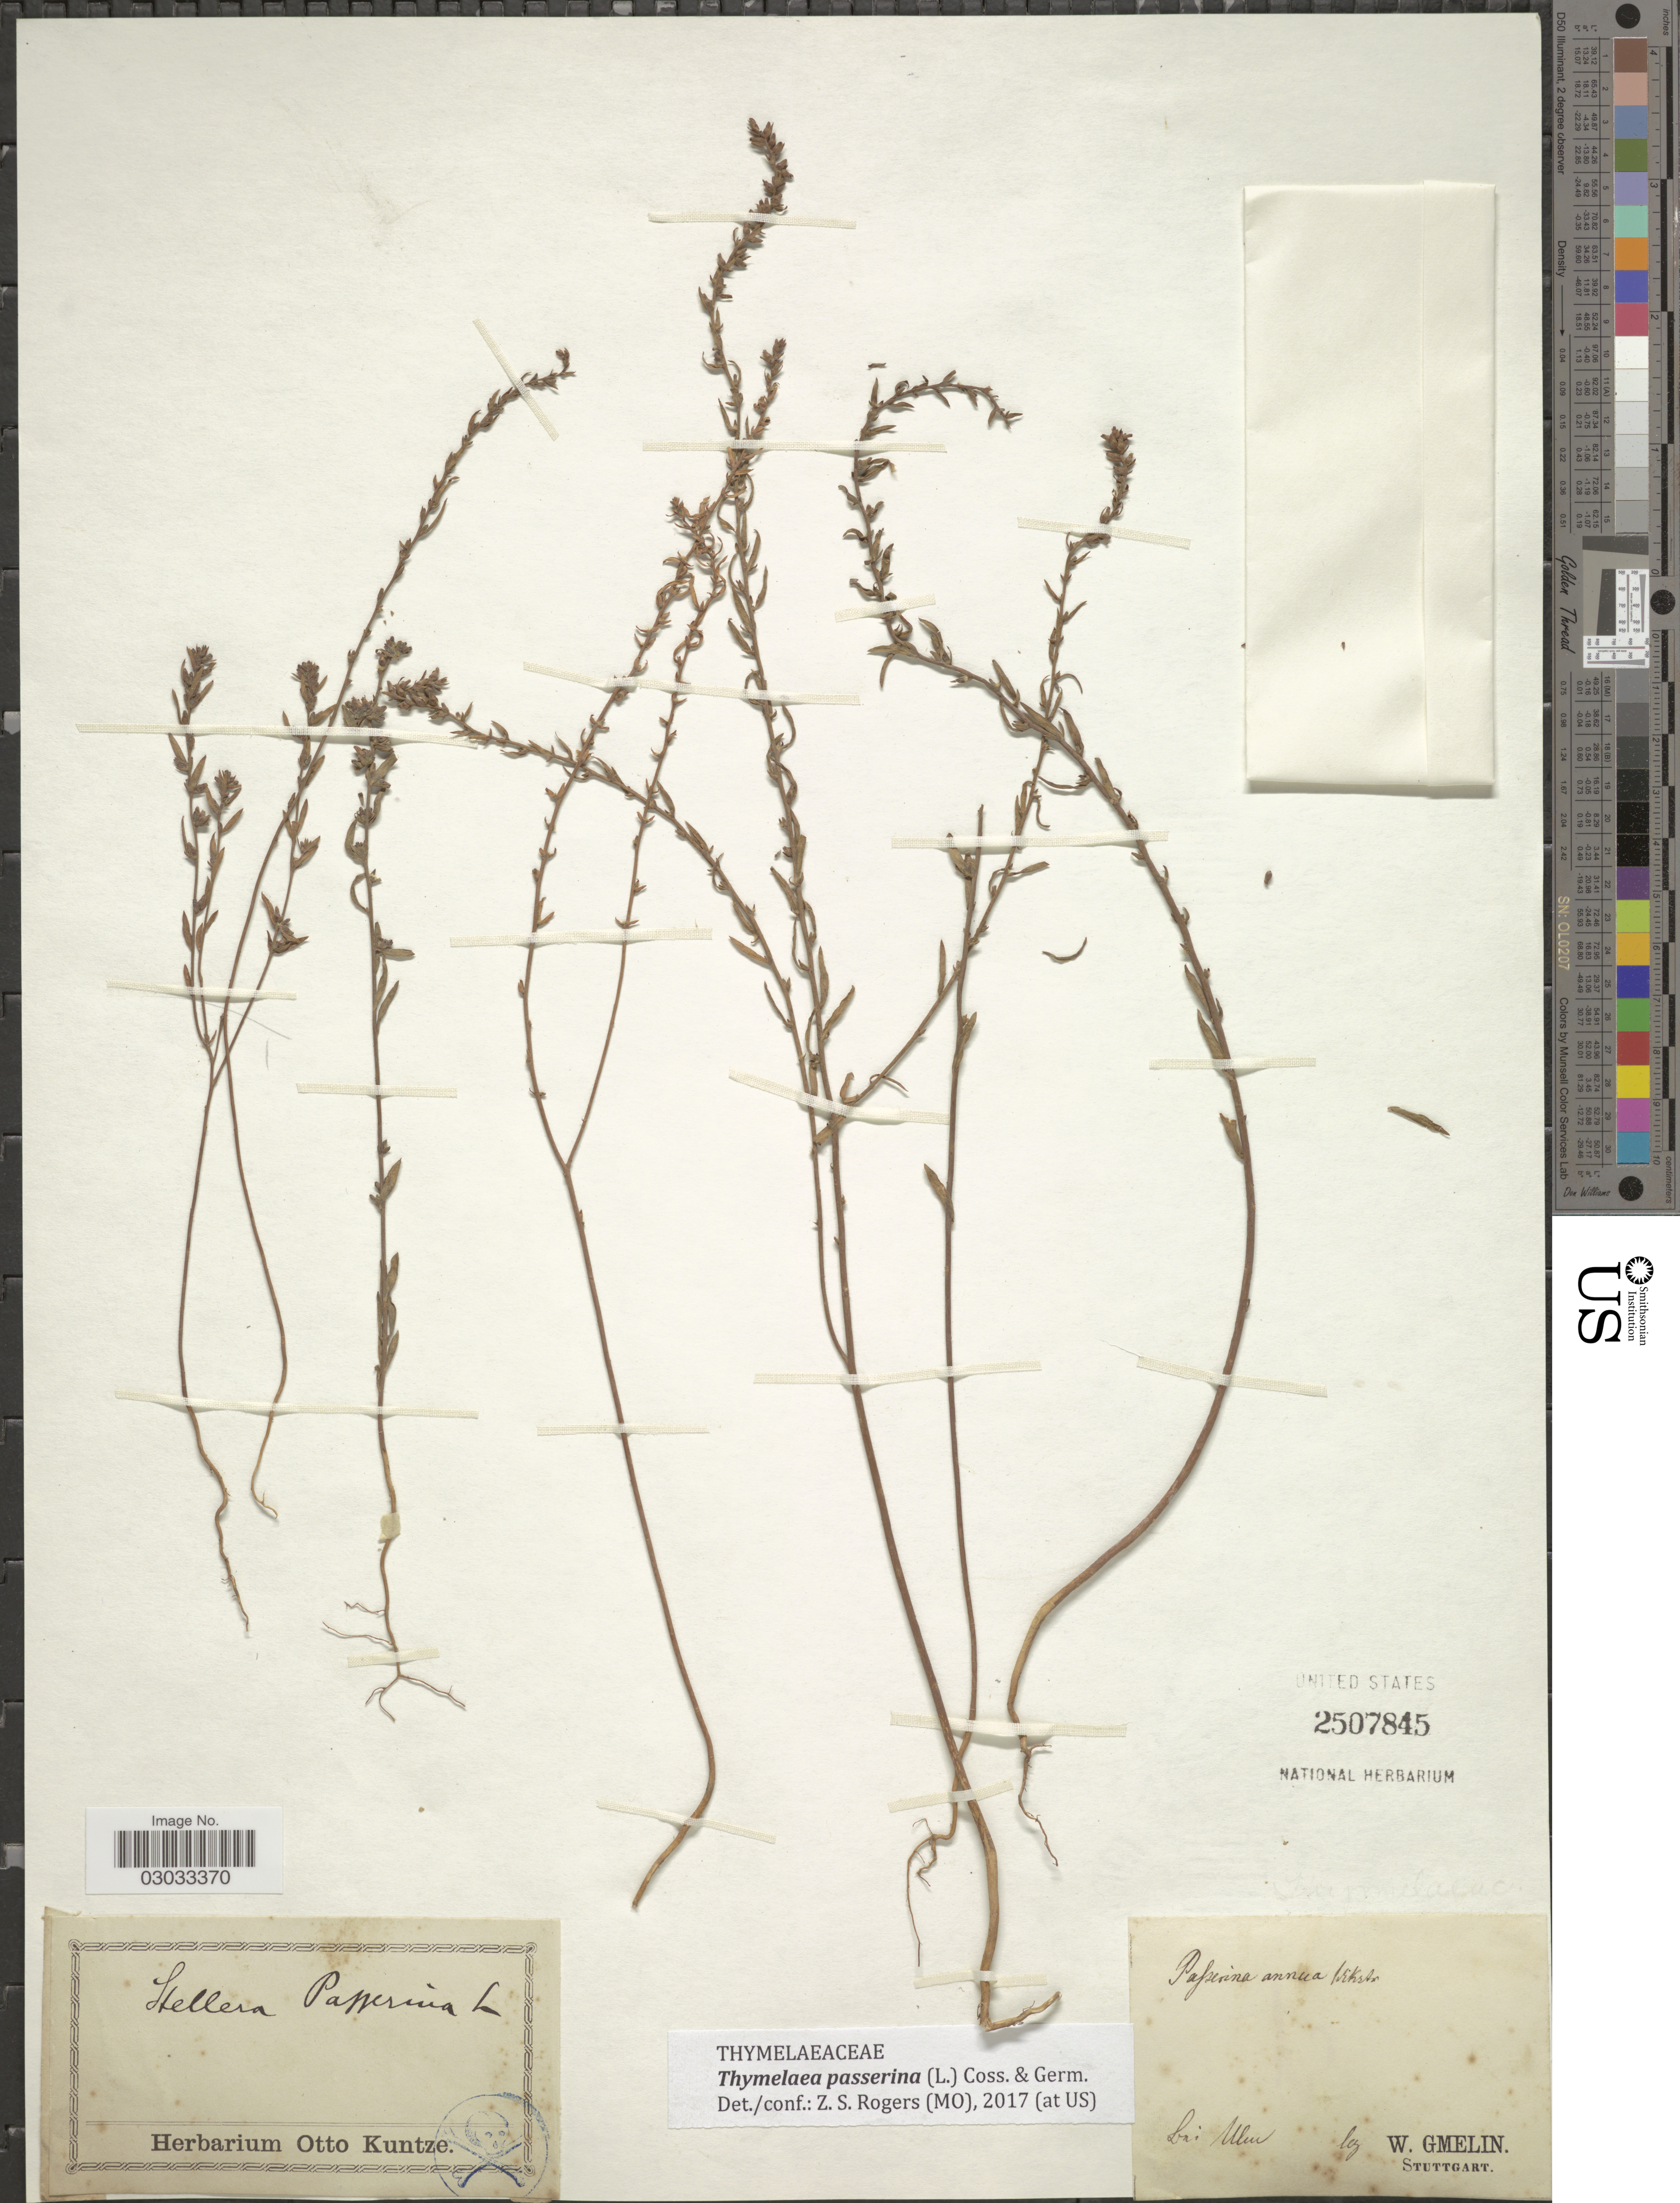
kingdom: Plantae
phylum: Tracheophyta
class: Magnoliopsida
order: Malvales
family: Thymelaeaceae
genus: Thymelaea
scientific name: Thymelaea passerina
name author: (L.) Coss. & Germ.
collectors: W. Gmelin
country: Germany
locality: bei Ulm.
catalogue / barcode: US 2507845